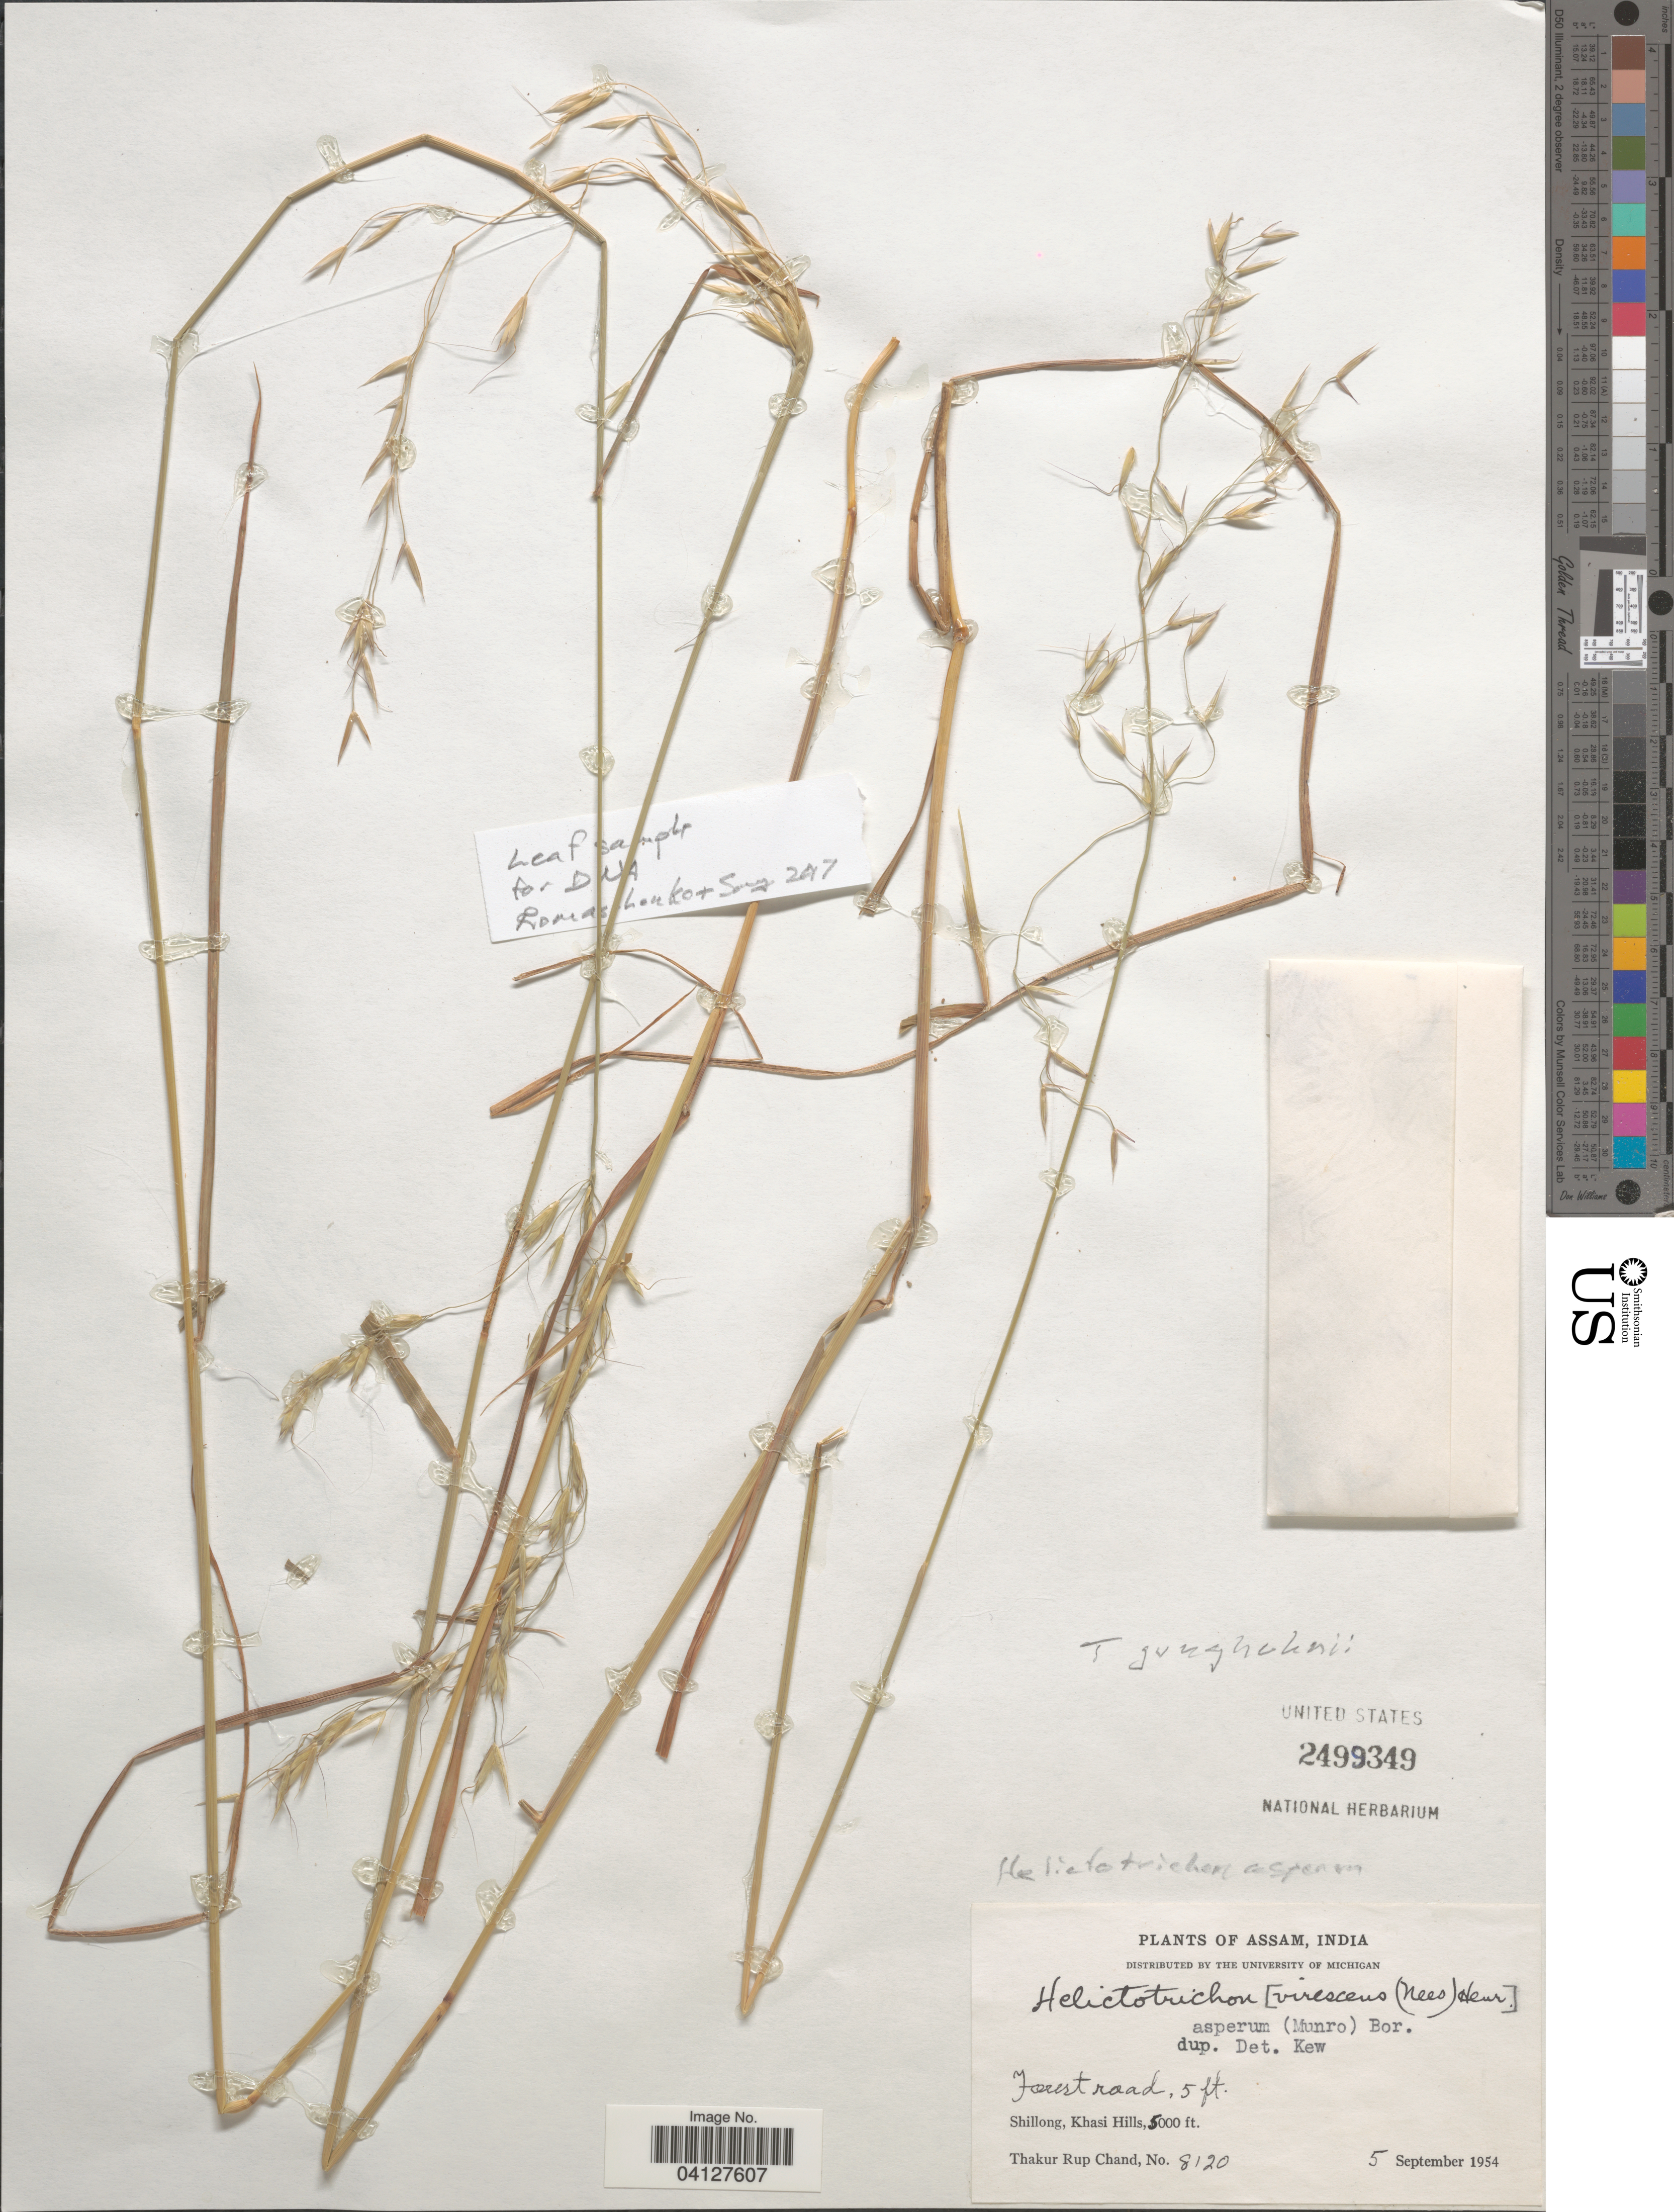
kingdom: Plantae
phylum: Tracheophyta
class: Liliopsida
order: Poales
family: Poaceae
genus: Helictotrichon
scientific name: Helictotrichon virescens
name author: (Nees ex Steud.) Henr.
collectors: T. R. Chand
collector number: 8120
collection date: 1954-09-05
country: India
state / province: Assam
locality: Shillong, Khasi Hills.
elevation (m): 1524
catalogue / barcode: US 2499349